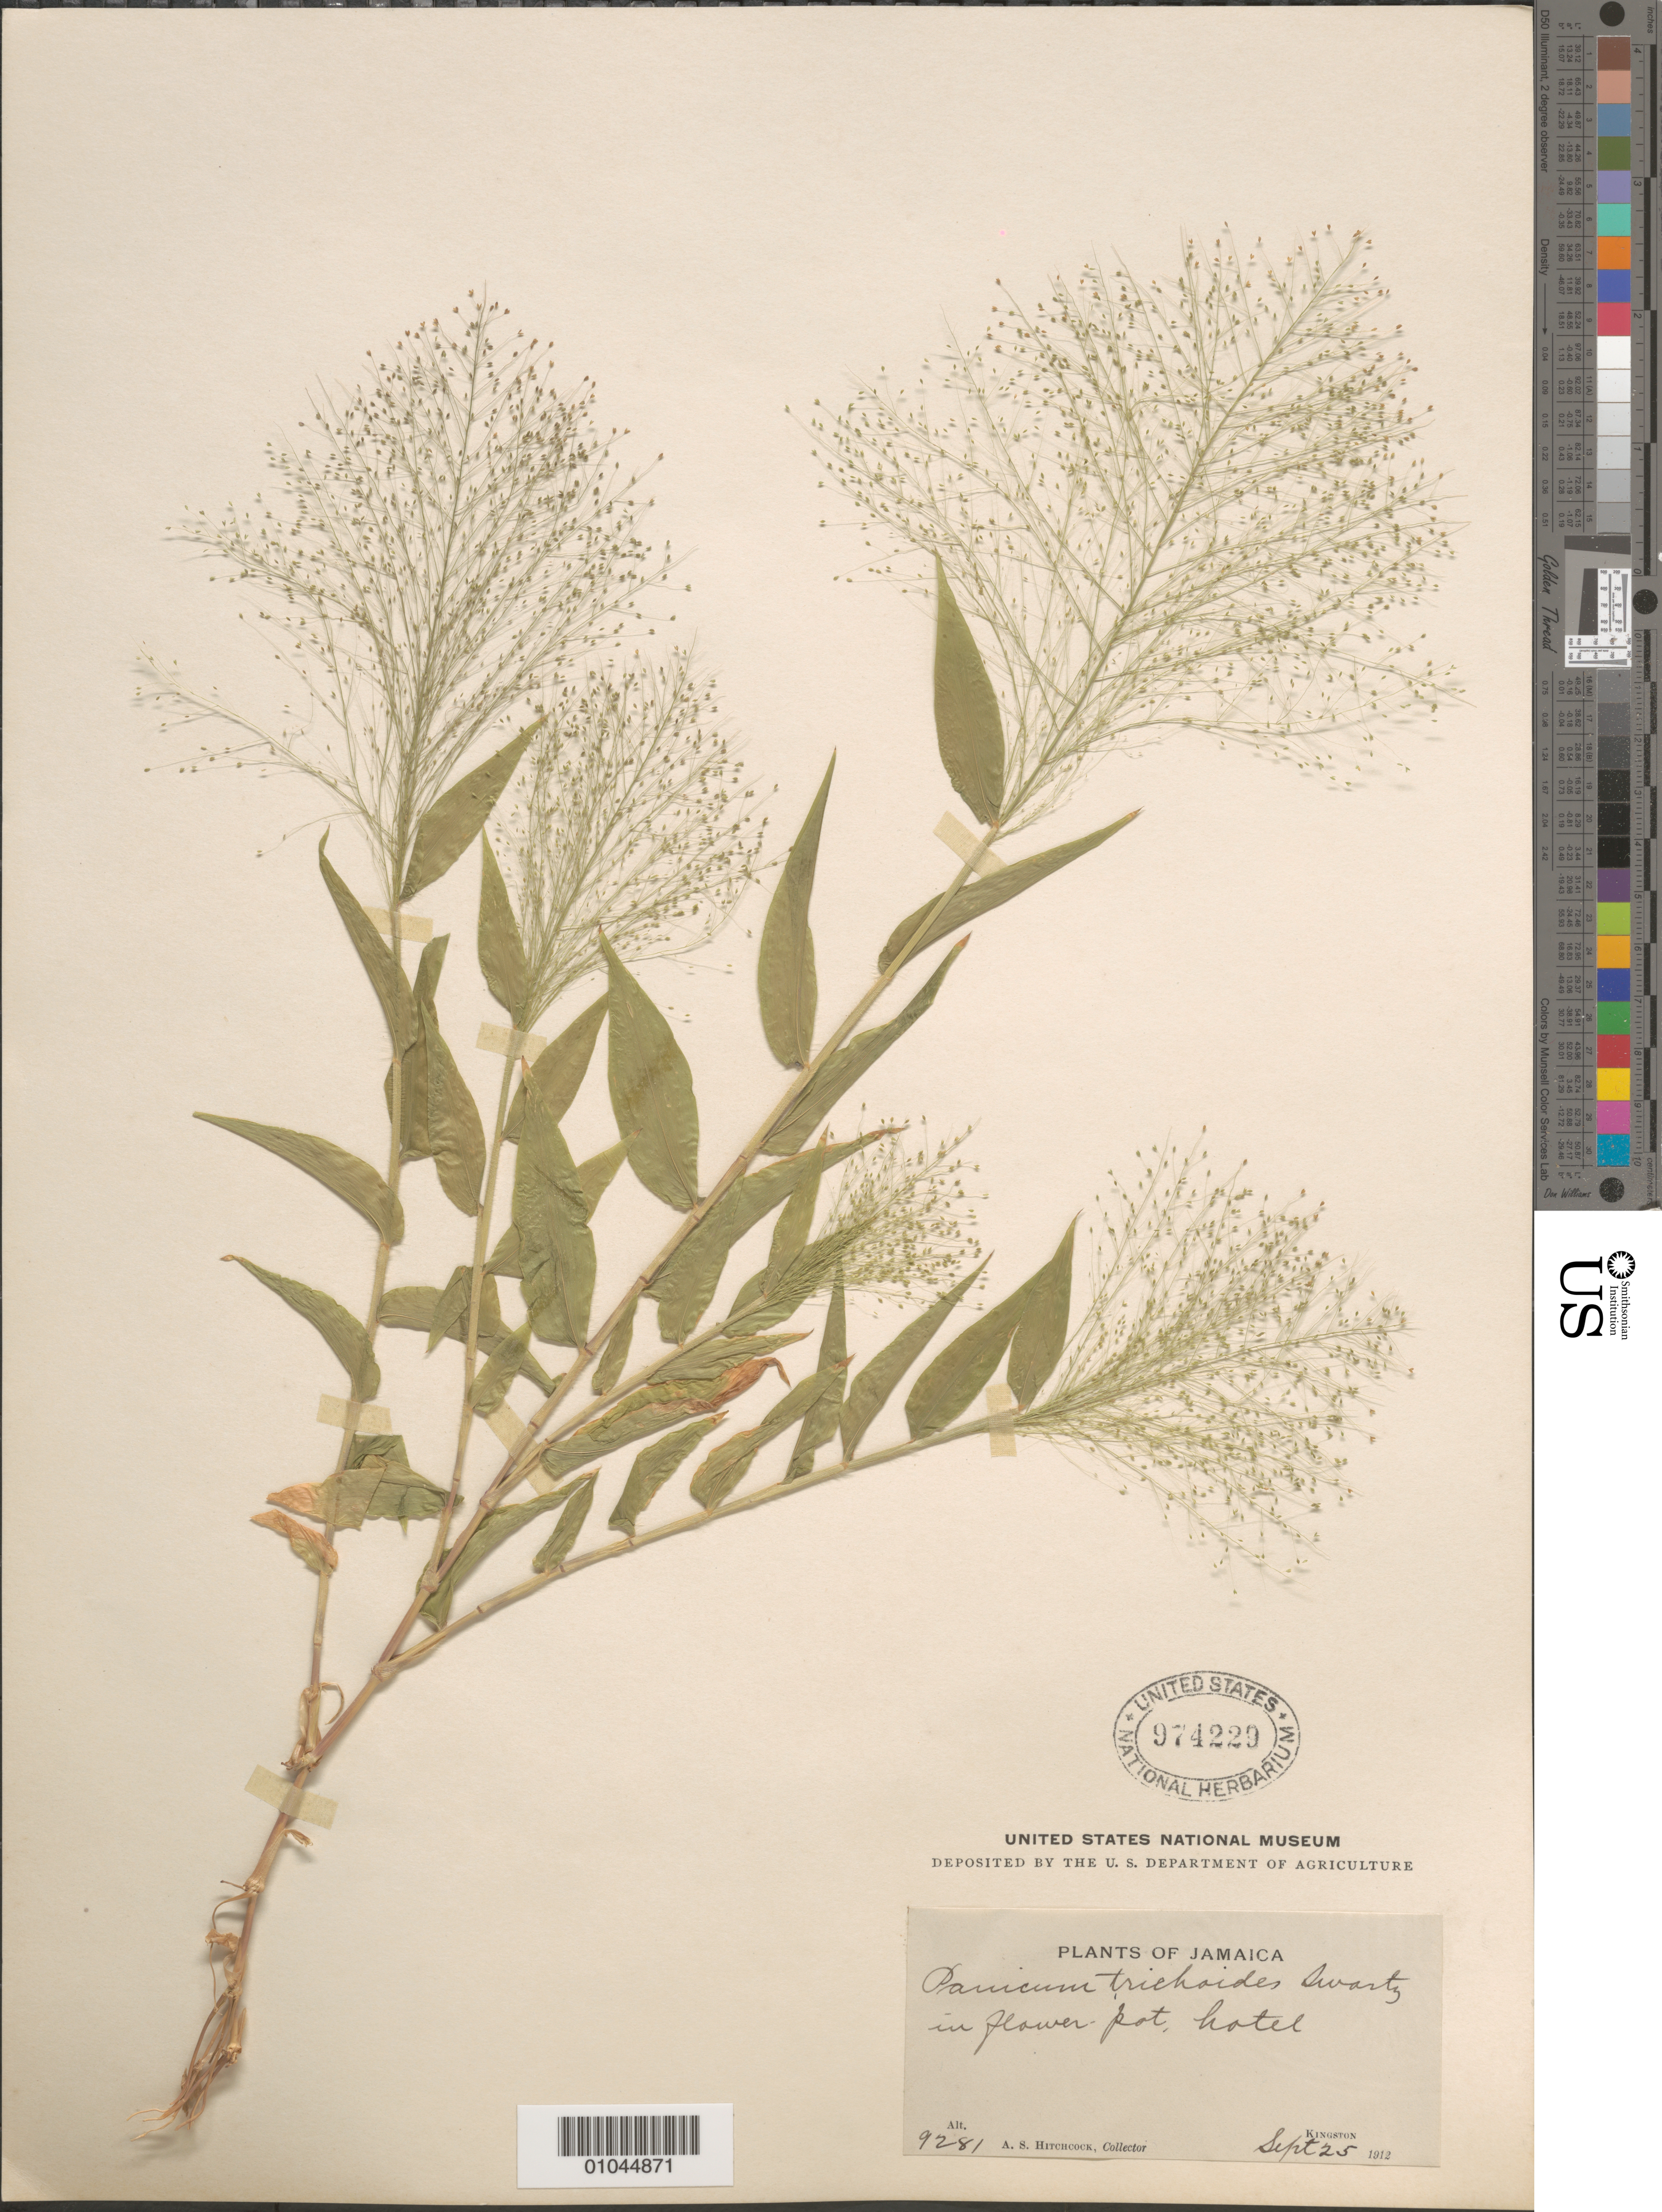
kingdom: Plantae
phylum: Tracheophyta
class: Liliopsida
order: Poales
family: Poaceae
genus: Panicum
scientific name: Panicum trichoides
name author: Sw.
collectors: A. S. Hitchcock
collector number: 9281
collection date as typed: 25 Sep 1912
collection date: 1912-09-25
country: Jamaica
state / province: Kingston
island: Jamaica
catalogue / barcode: US 974229